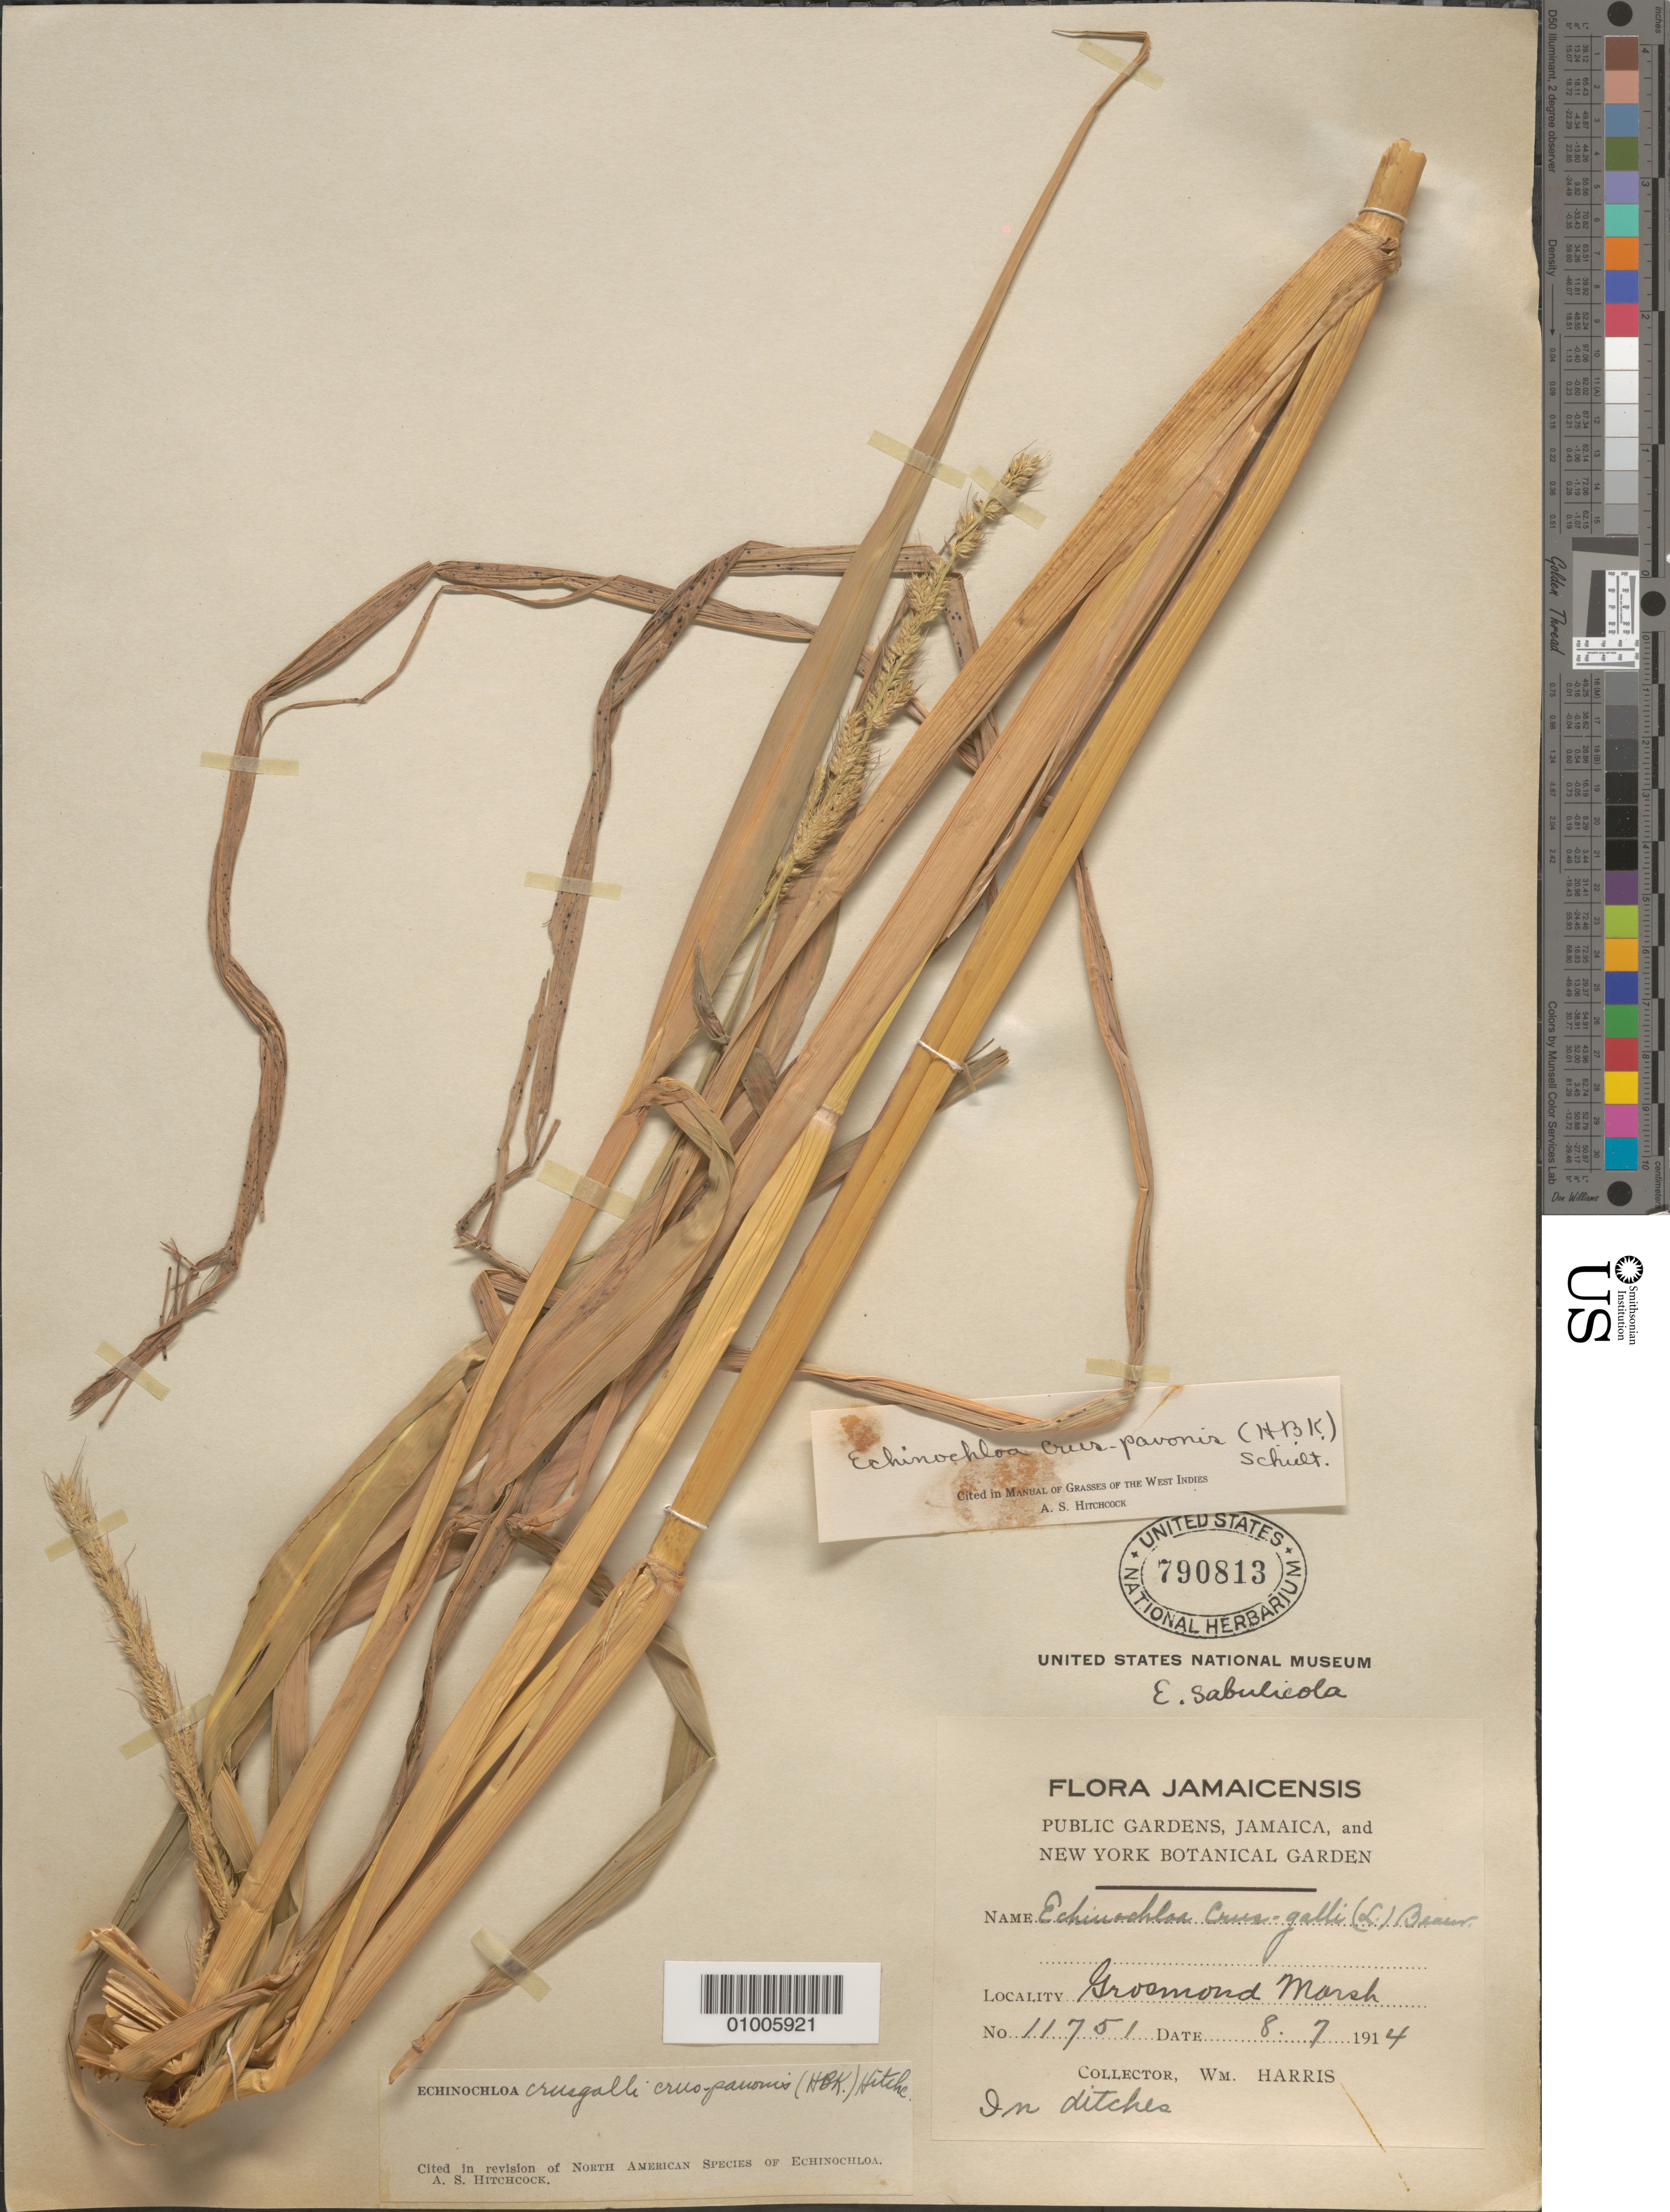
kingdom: Plantae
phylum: Tracheophyta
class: Liliopsida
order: Poales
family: Poaceae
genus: Echinochloa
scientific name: Echinochloa crus-pavonis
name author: (Kunth) Schult.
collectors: W. H. Harris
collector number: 11751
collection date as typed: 08 Jul 1914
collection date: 1914-07-08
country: Jamaica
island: Jamaica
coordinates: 0 N, 0 E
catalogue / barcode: US 790813